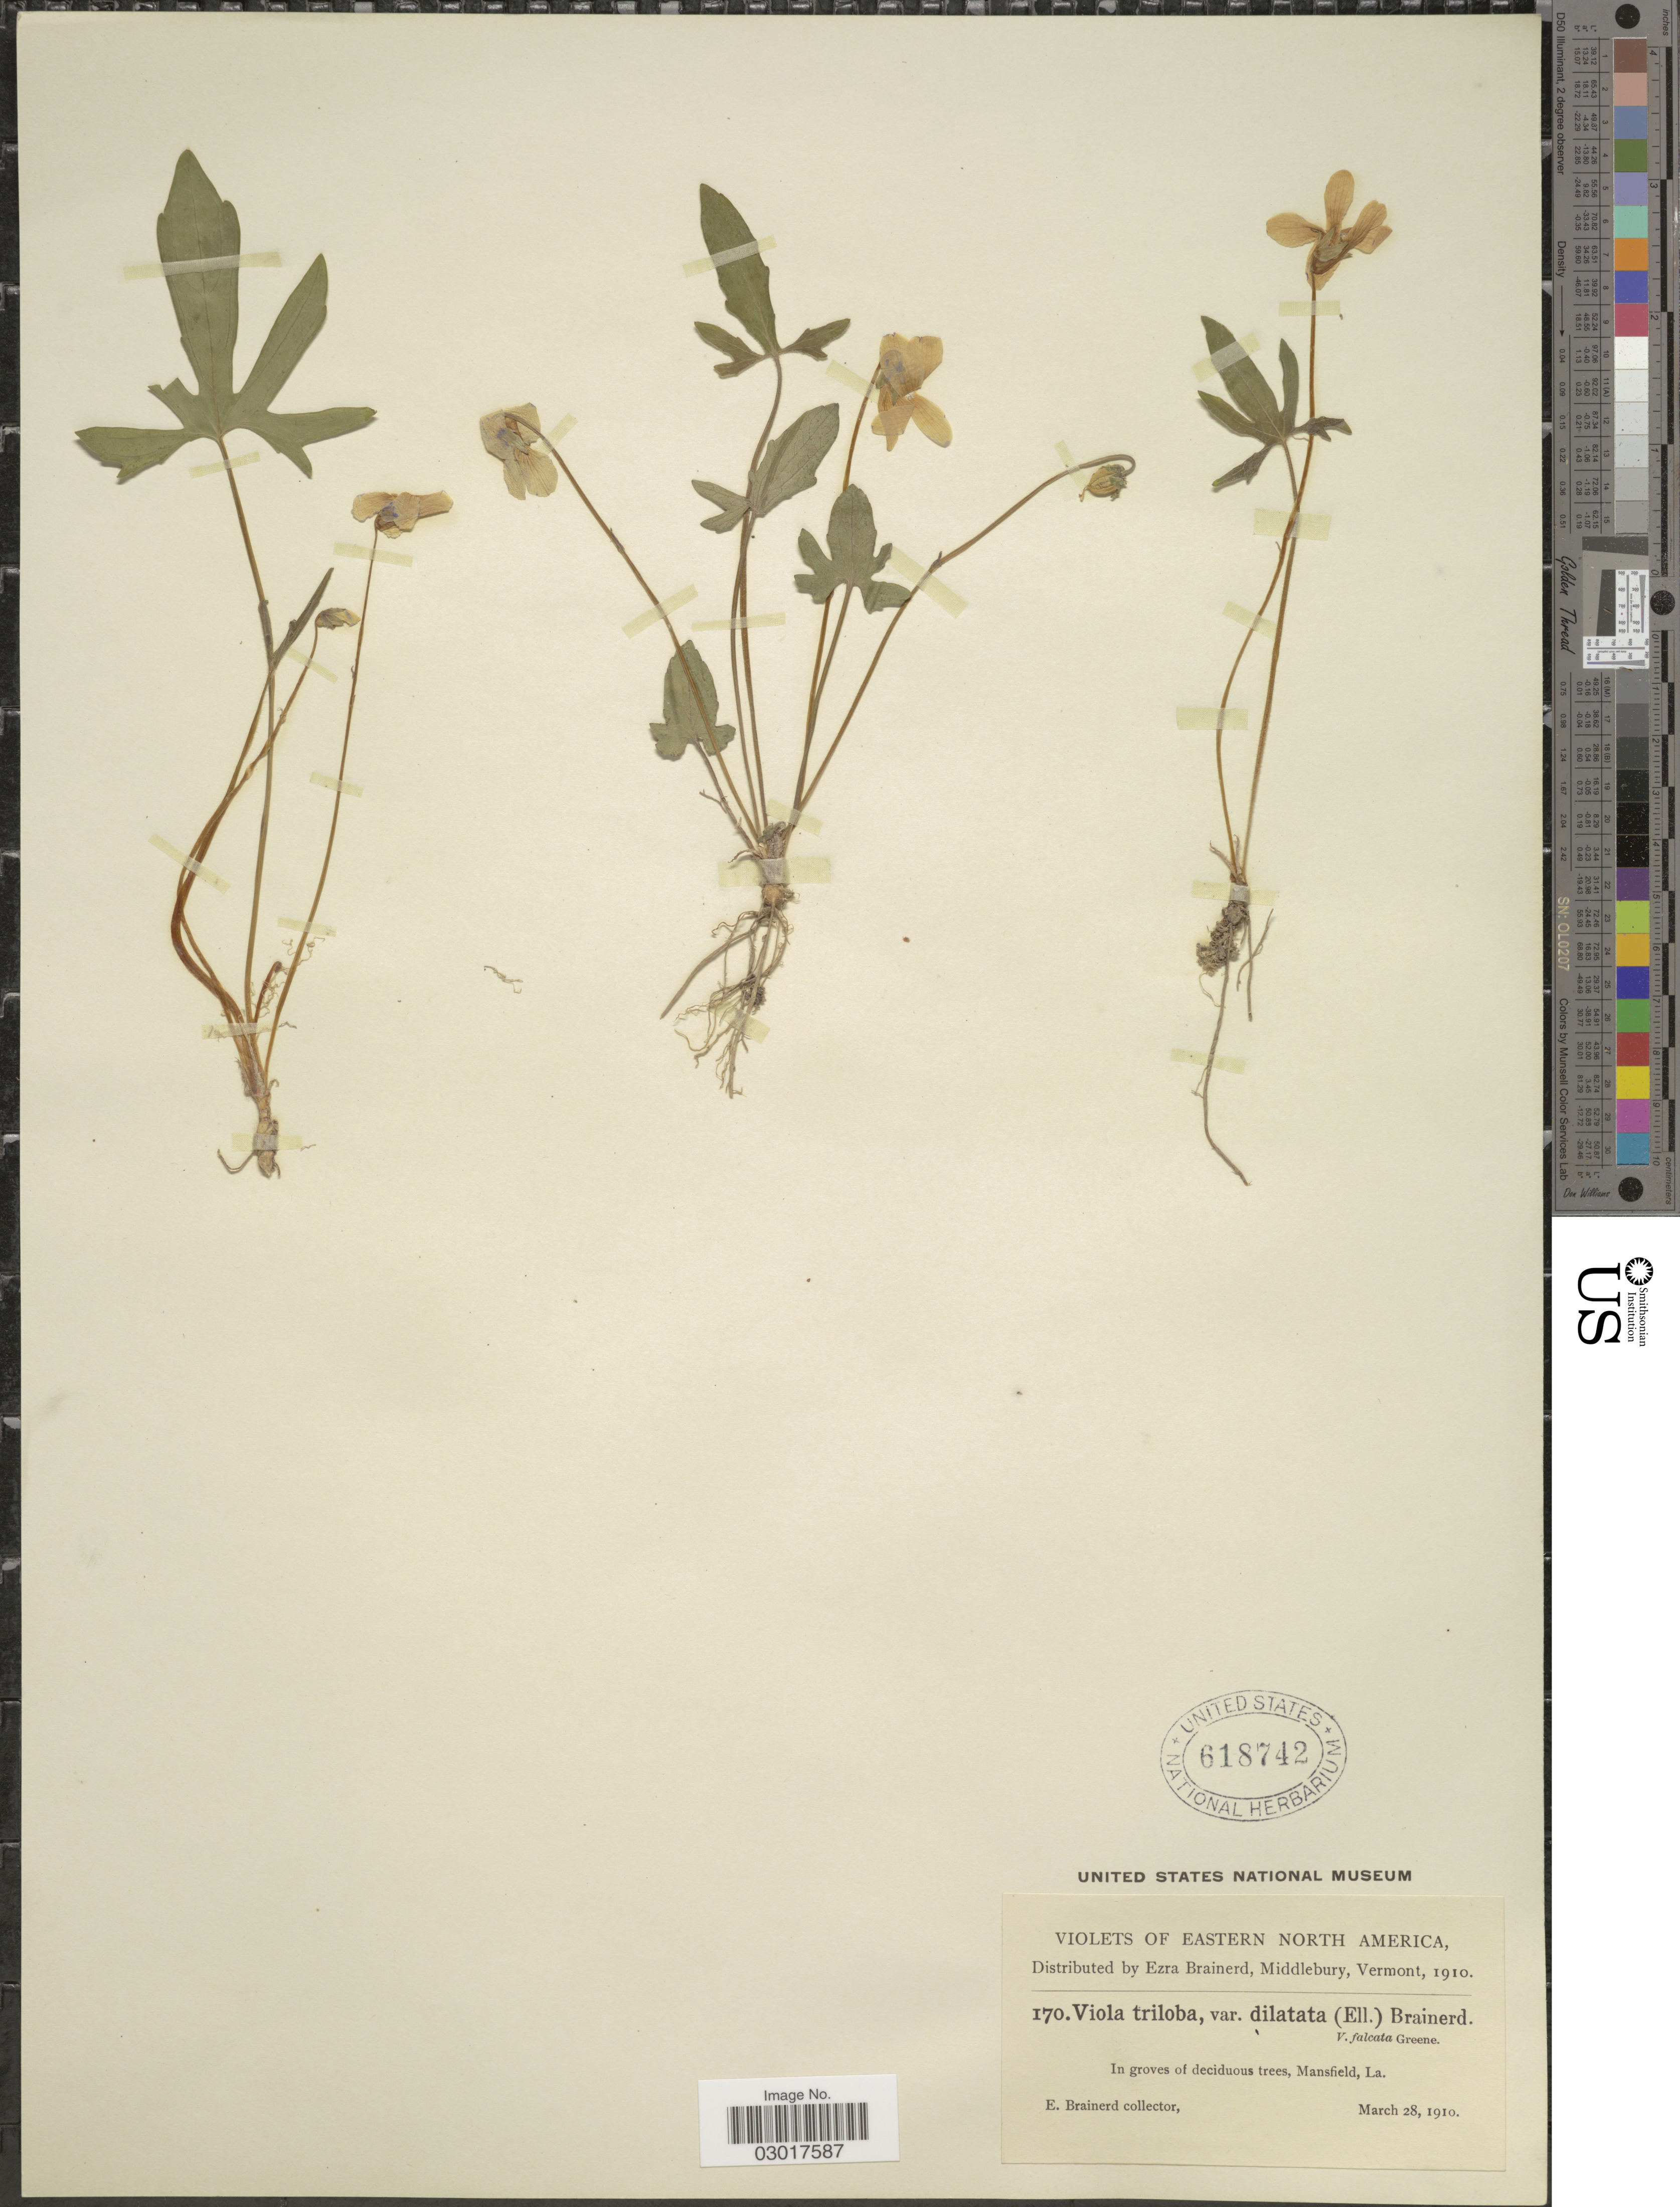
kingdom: Plantae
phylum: Tracheophyta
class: Magnoliopsida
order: Malpighiales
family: Violaceae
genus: Viola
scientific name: Viola triloba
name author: Schwein.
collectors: E. Brainerd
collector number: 170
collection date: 1910-03-28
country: United States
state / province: Louisiana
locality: Eastern North America. In groves of deciduous trees, Mansfield.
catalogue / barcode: US 618742